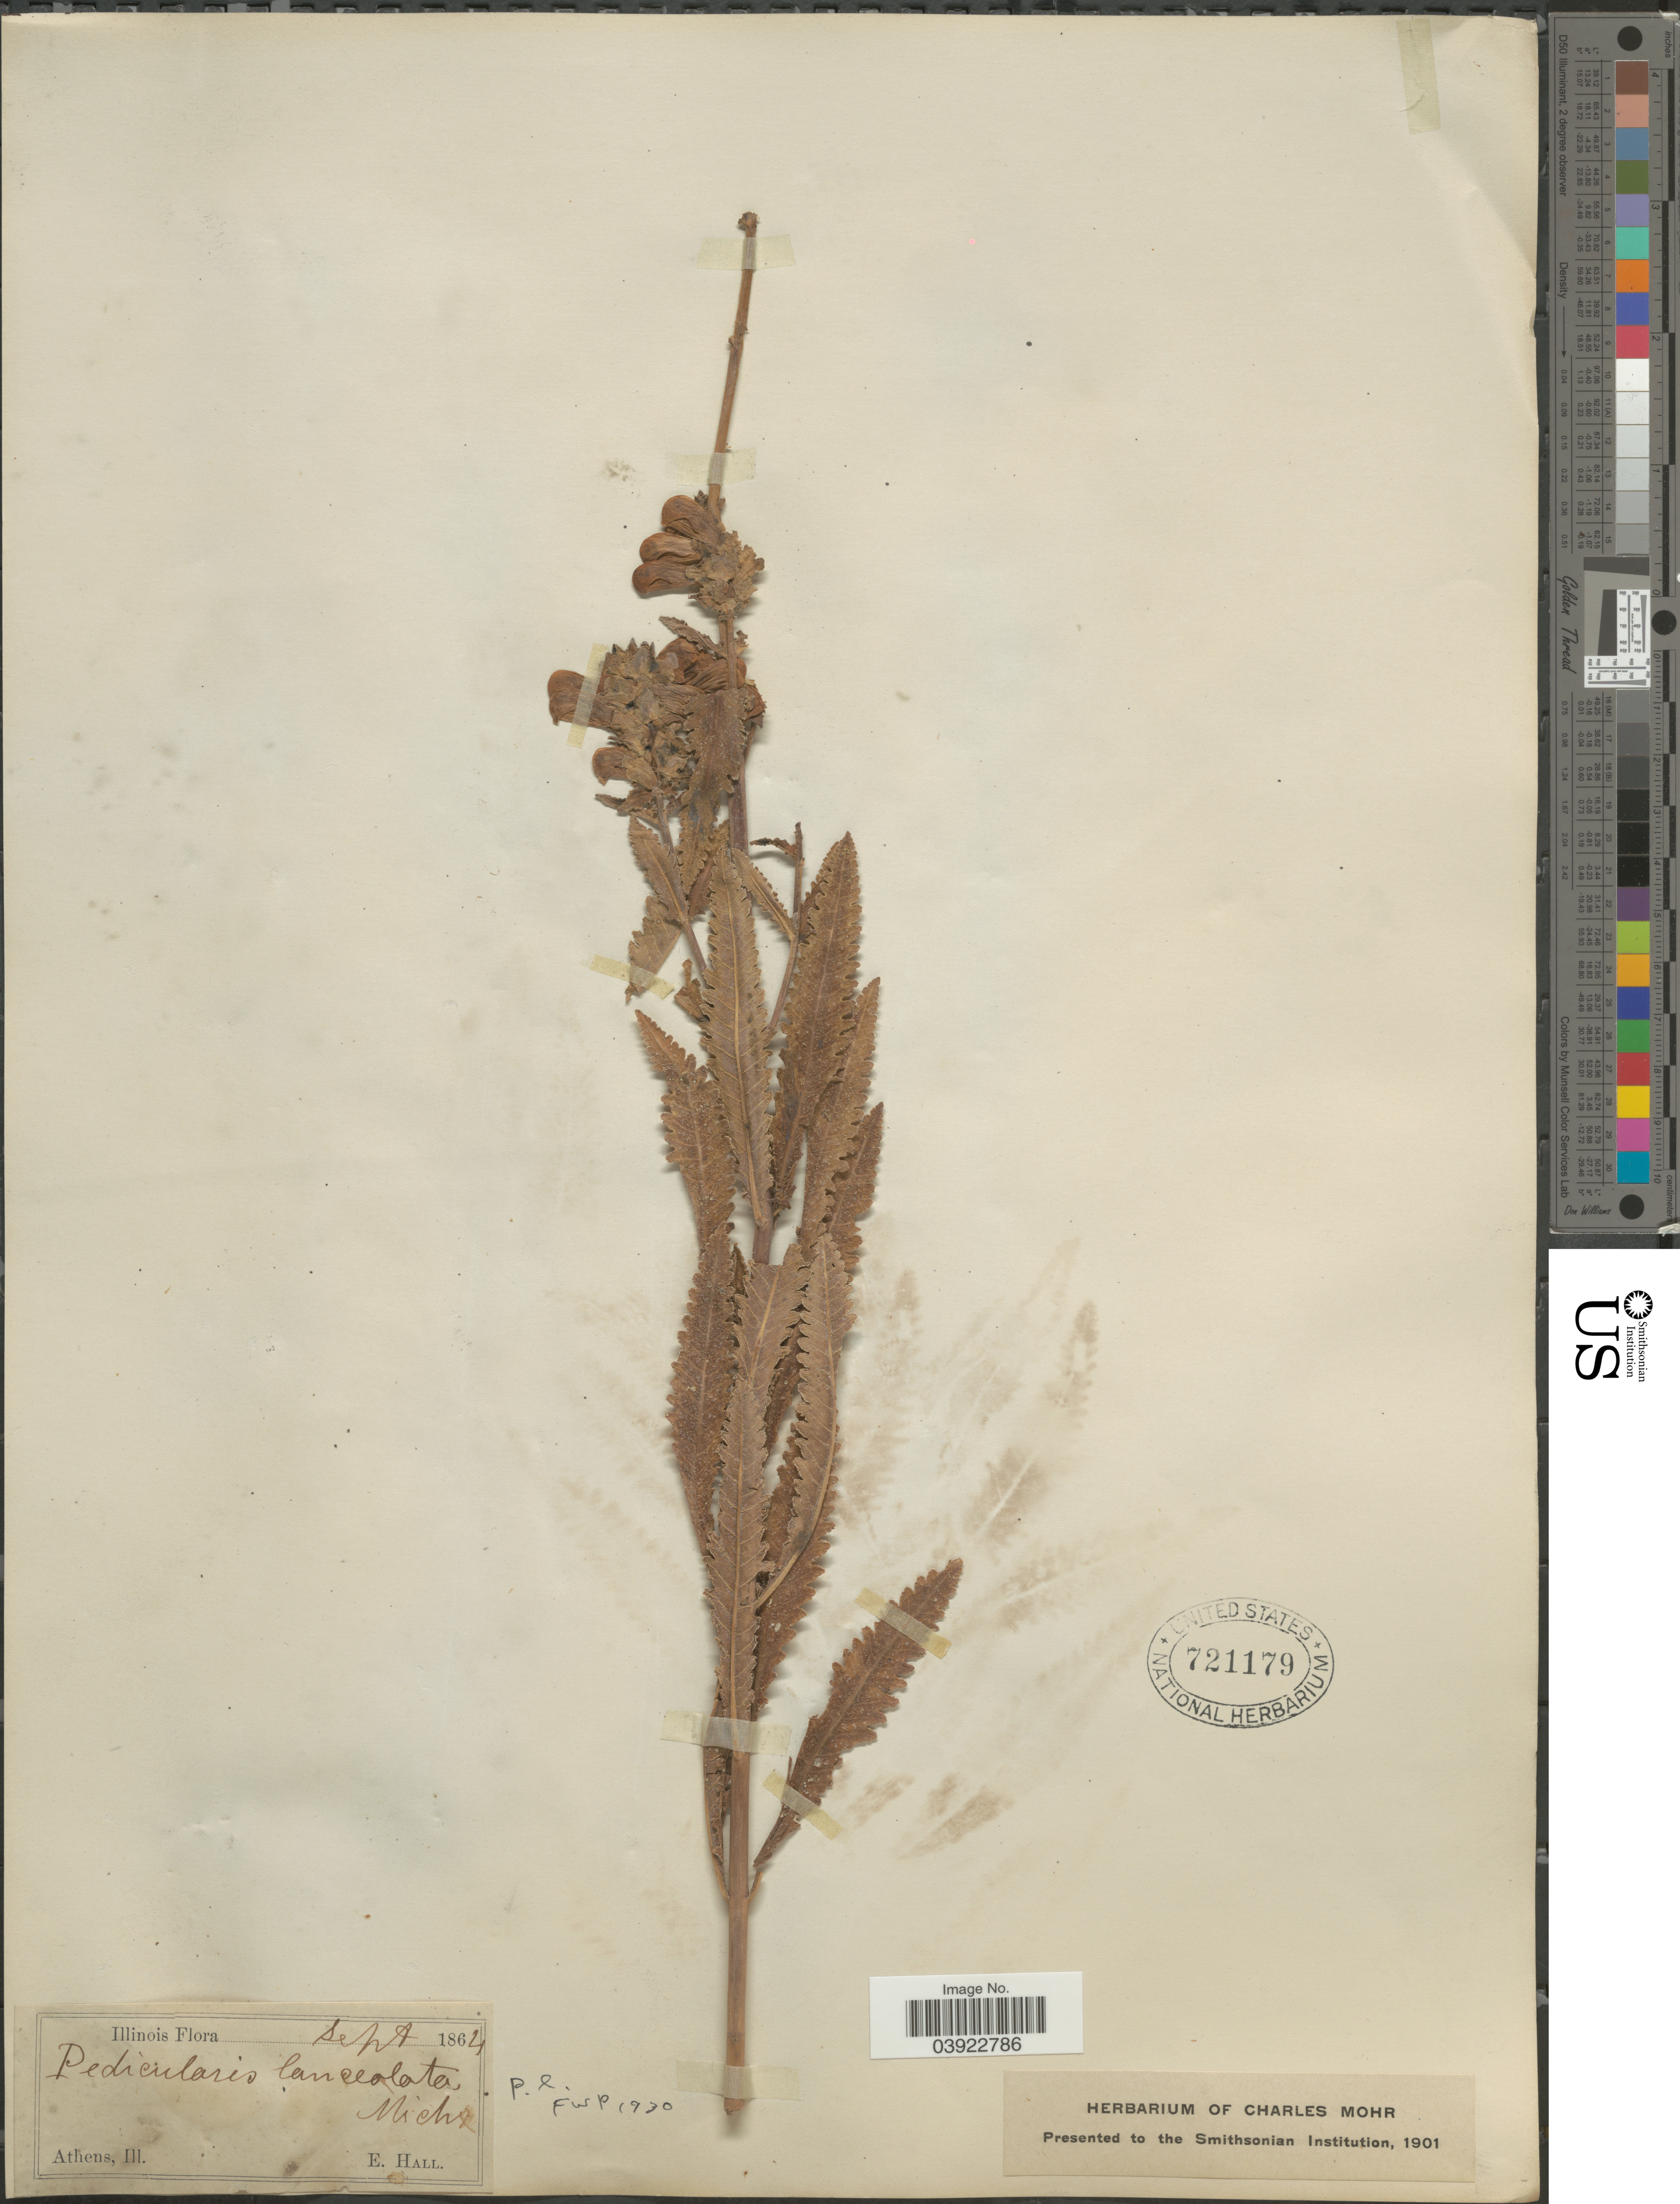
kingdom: Plantae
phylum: Tracheophyta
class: Magnoliopsida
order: Lamiales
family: Orobanchaceae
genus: Pedicularis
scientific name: Pedicularis lanceolata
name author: Michx.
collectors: E. Hall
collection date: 1864-09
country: United States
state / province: Illinois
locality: Athens.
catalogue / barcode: US 721179